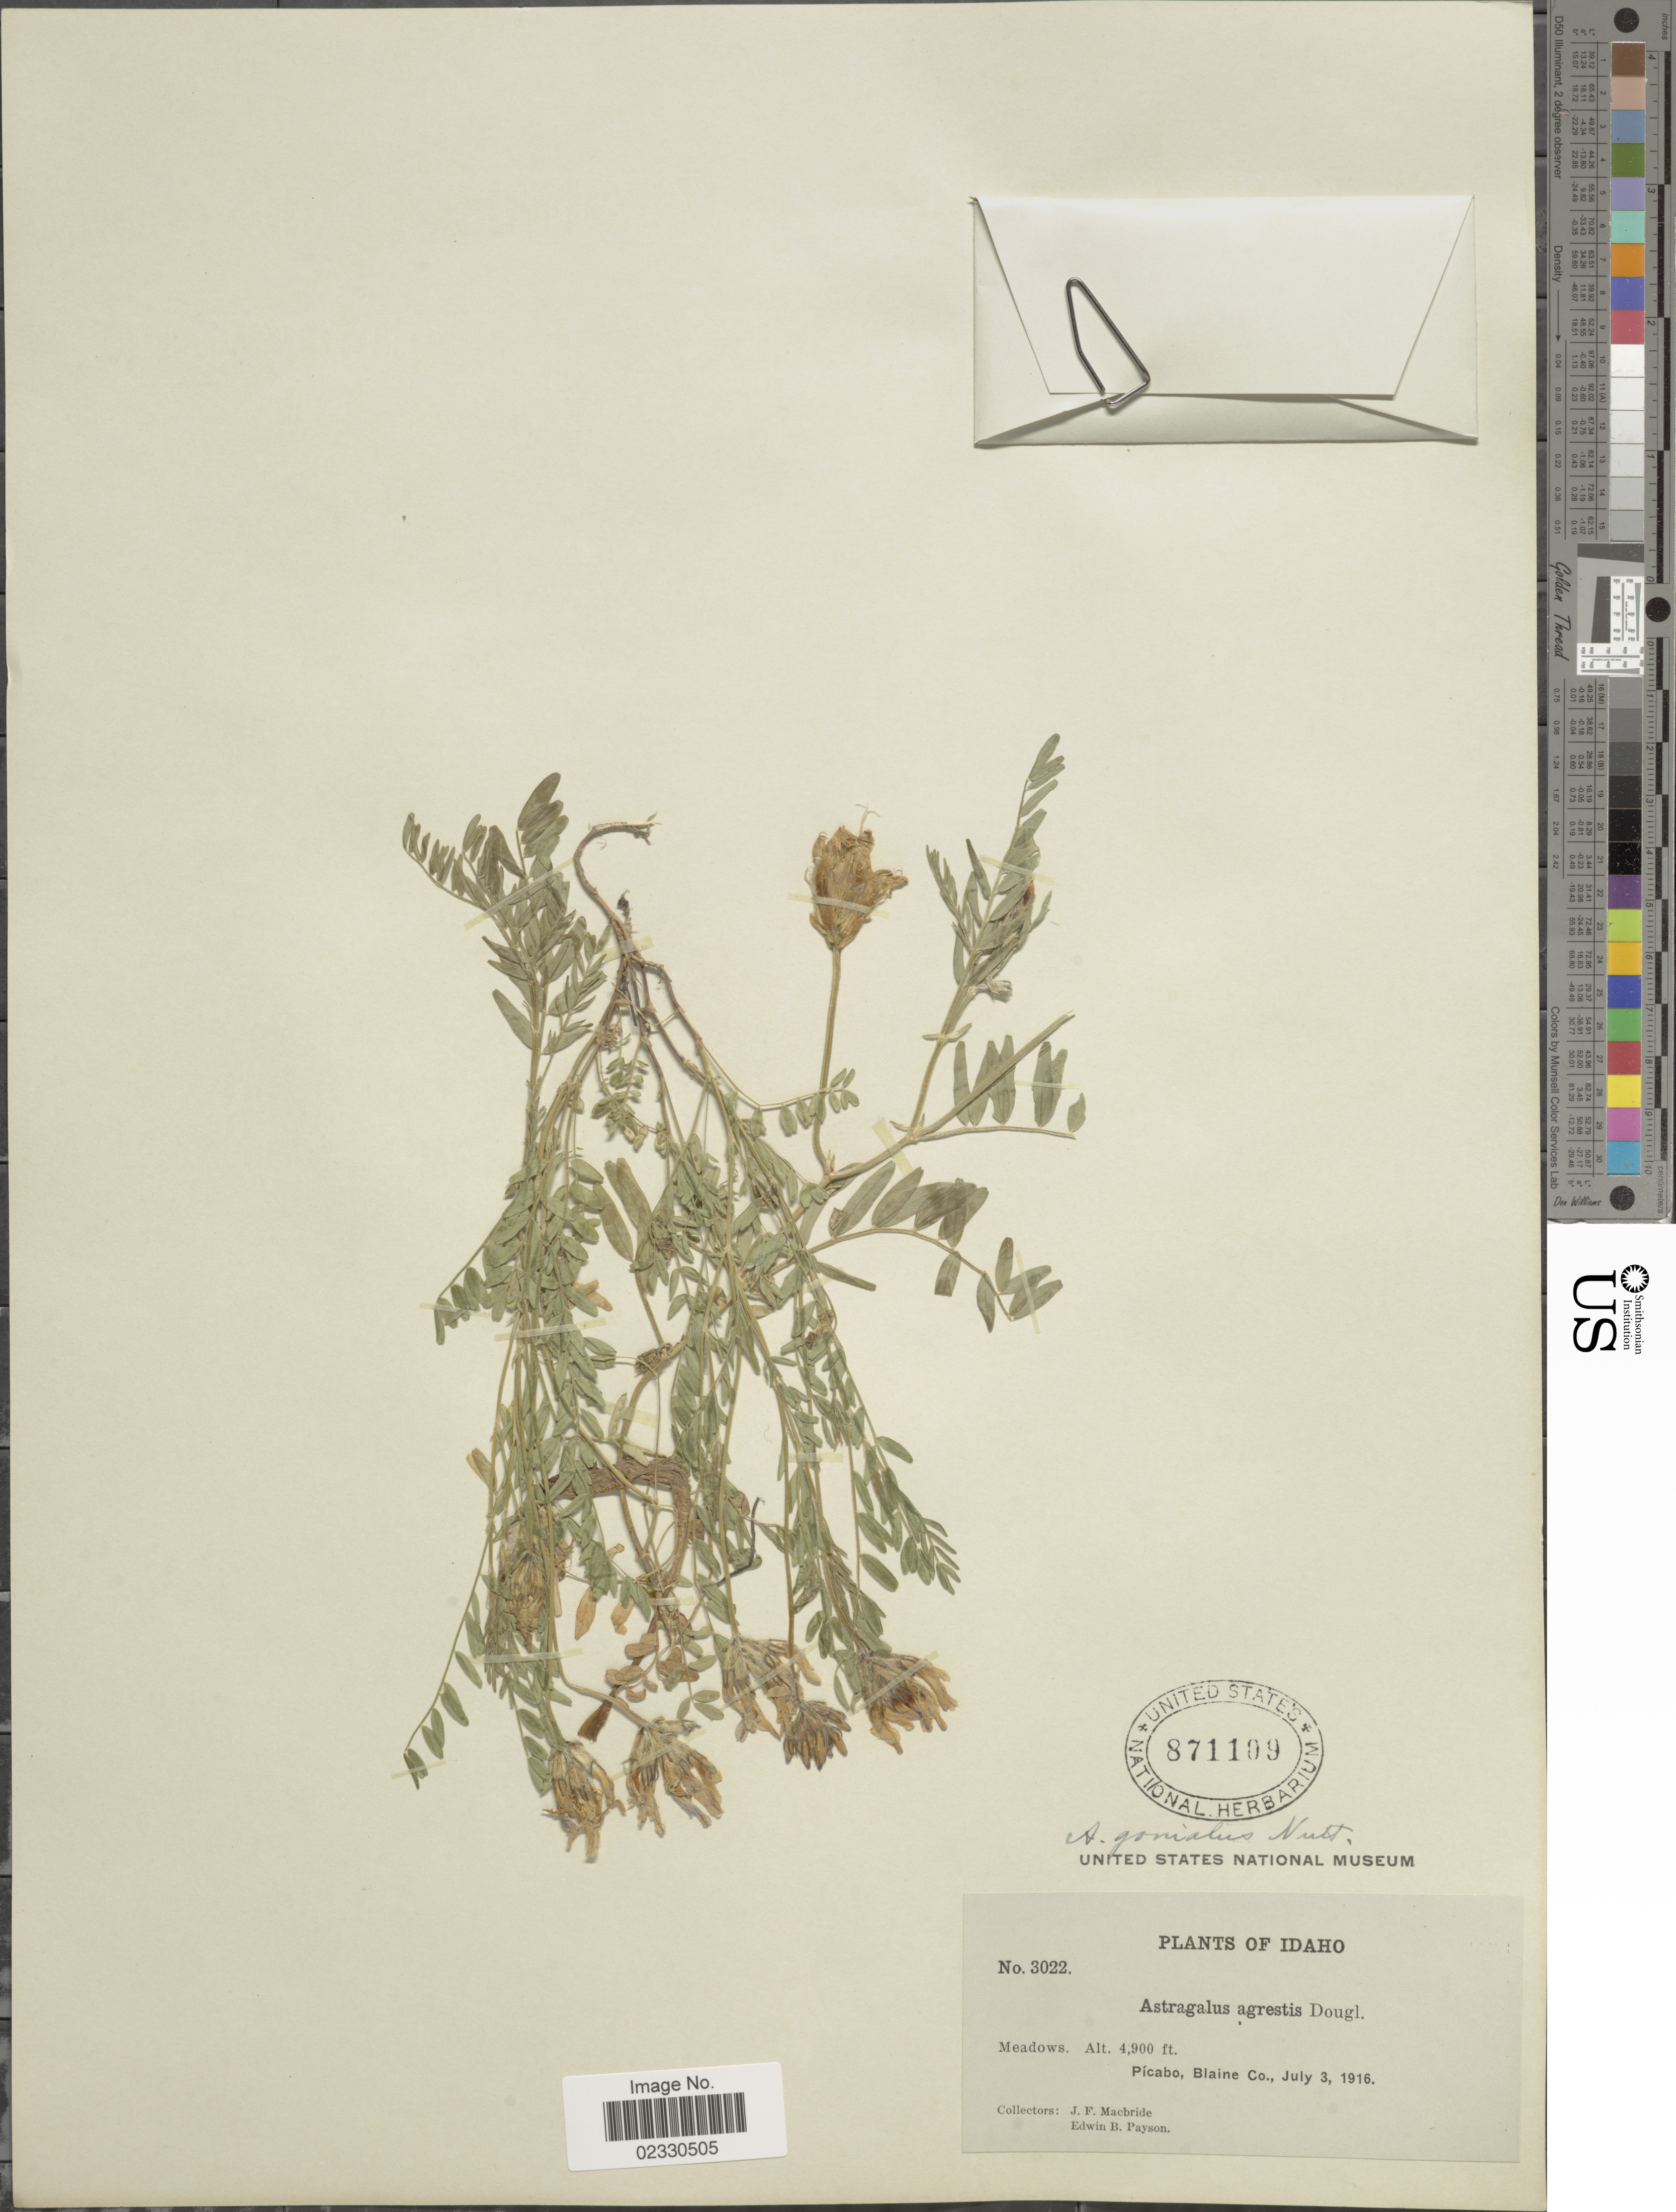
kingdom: Plantae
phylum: Tracheophyta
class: Magnoliopsida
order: Fabales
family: Fabaceae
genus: Astragalus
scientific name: Astragalus dasyglottis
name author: DC.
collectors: J. F. Macbride & E. B. Payson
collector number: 3022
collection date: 1916-07-03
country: United States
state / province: Idaho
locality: Picabo, Blaine Co.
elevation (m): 1494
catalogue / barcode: US 871109